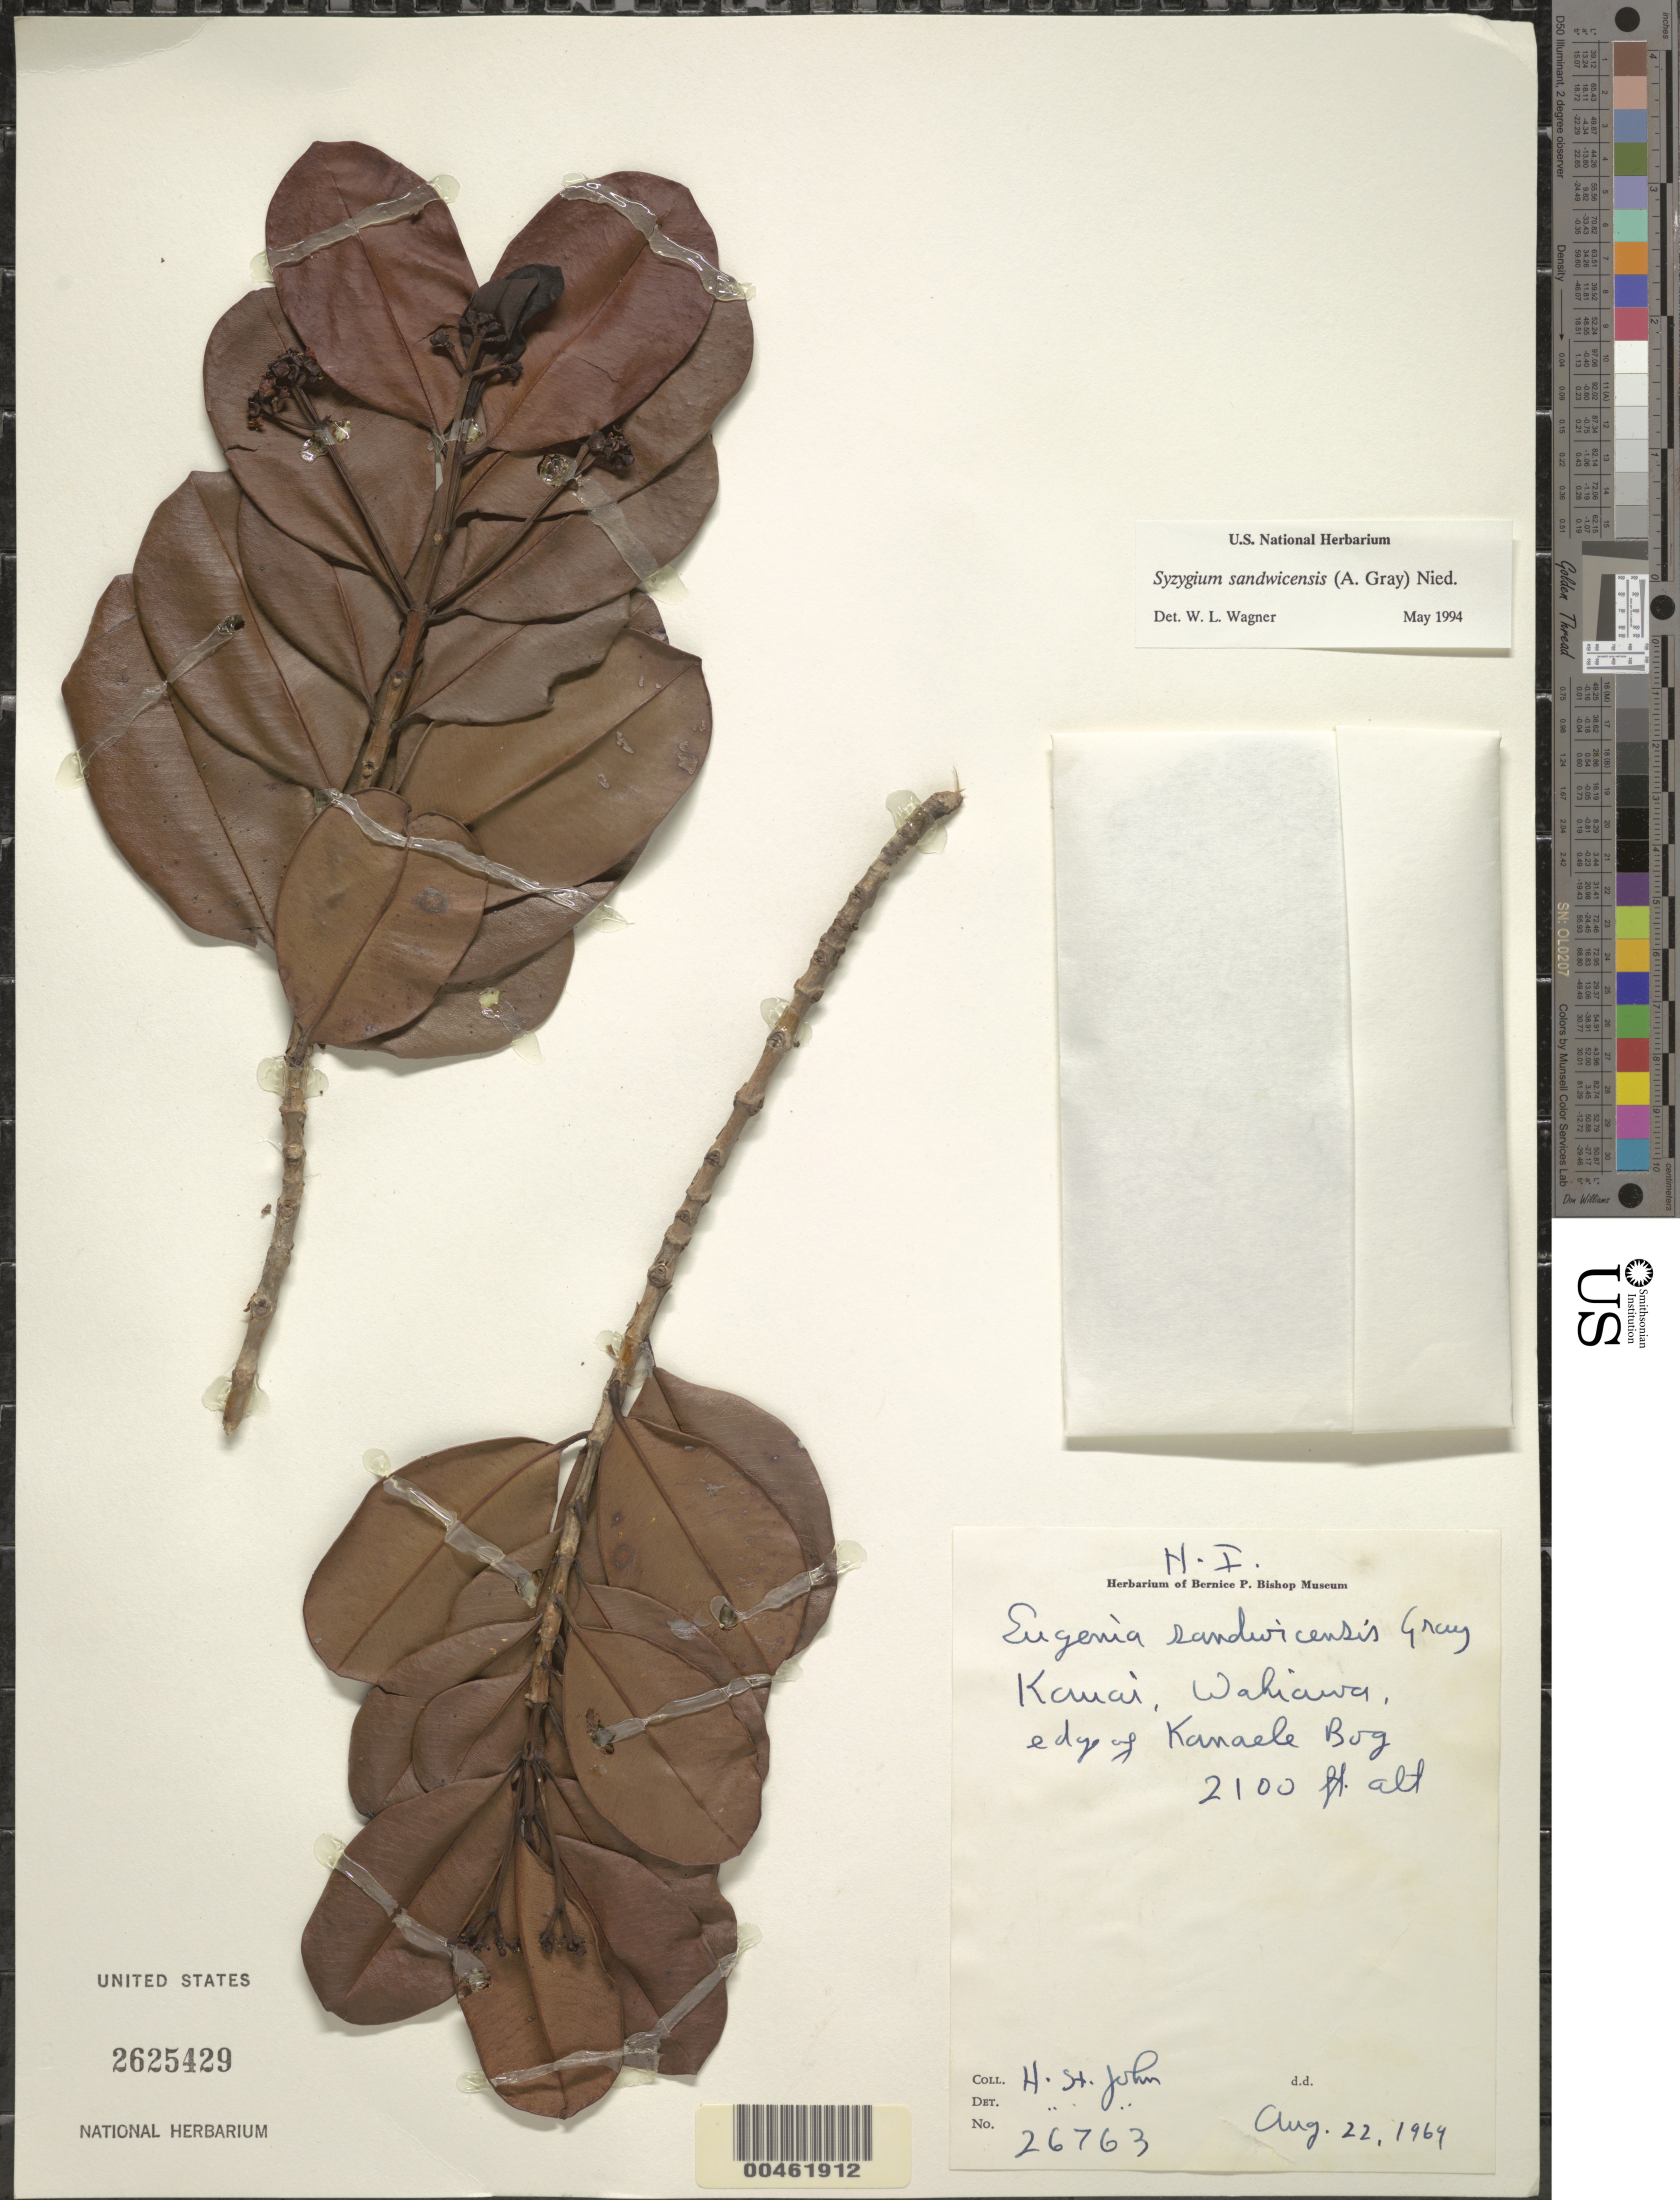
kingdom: Plantae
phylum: Tracheophyta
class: Magnoliopsida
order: Myrtales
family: Myrtaceae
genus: Syzygium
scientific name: Syzygium sandwicense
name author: (A. Gray) Müll. Stuttg.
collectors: H. St. John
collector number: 26763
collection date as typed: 22 Aug 1964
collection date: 1964-08-22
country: United States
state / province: Hawaii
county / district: Kauai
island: Kaua'i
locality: Wahiawa, edge of Kanaele Bog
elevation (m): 640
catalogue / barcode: US 2625429